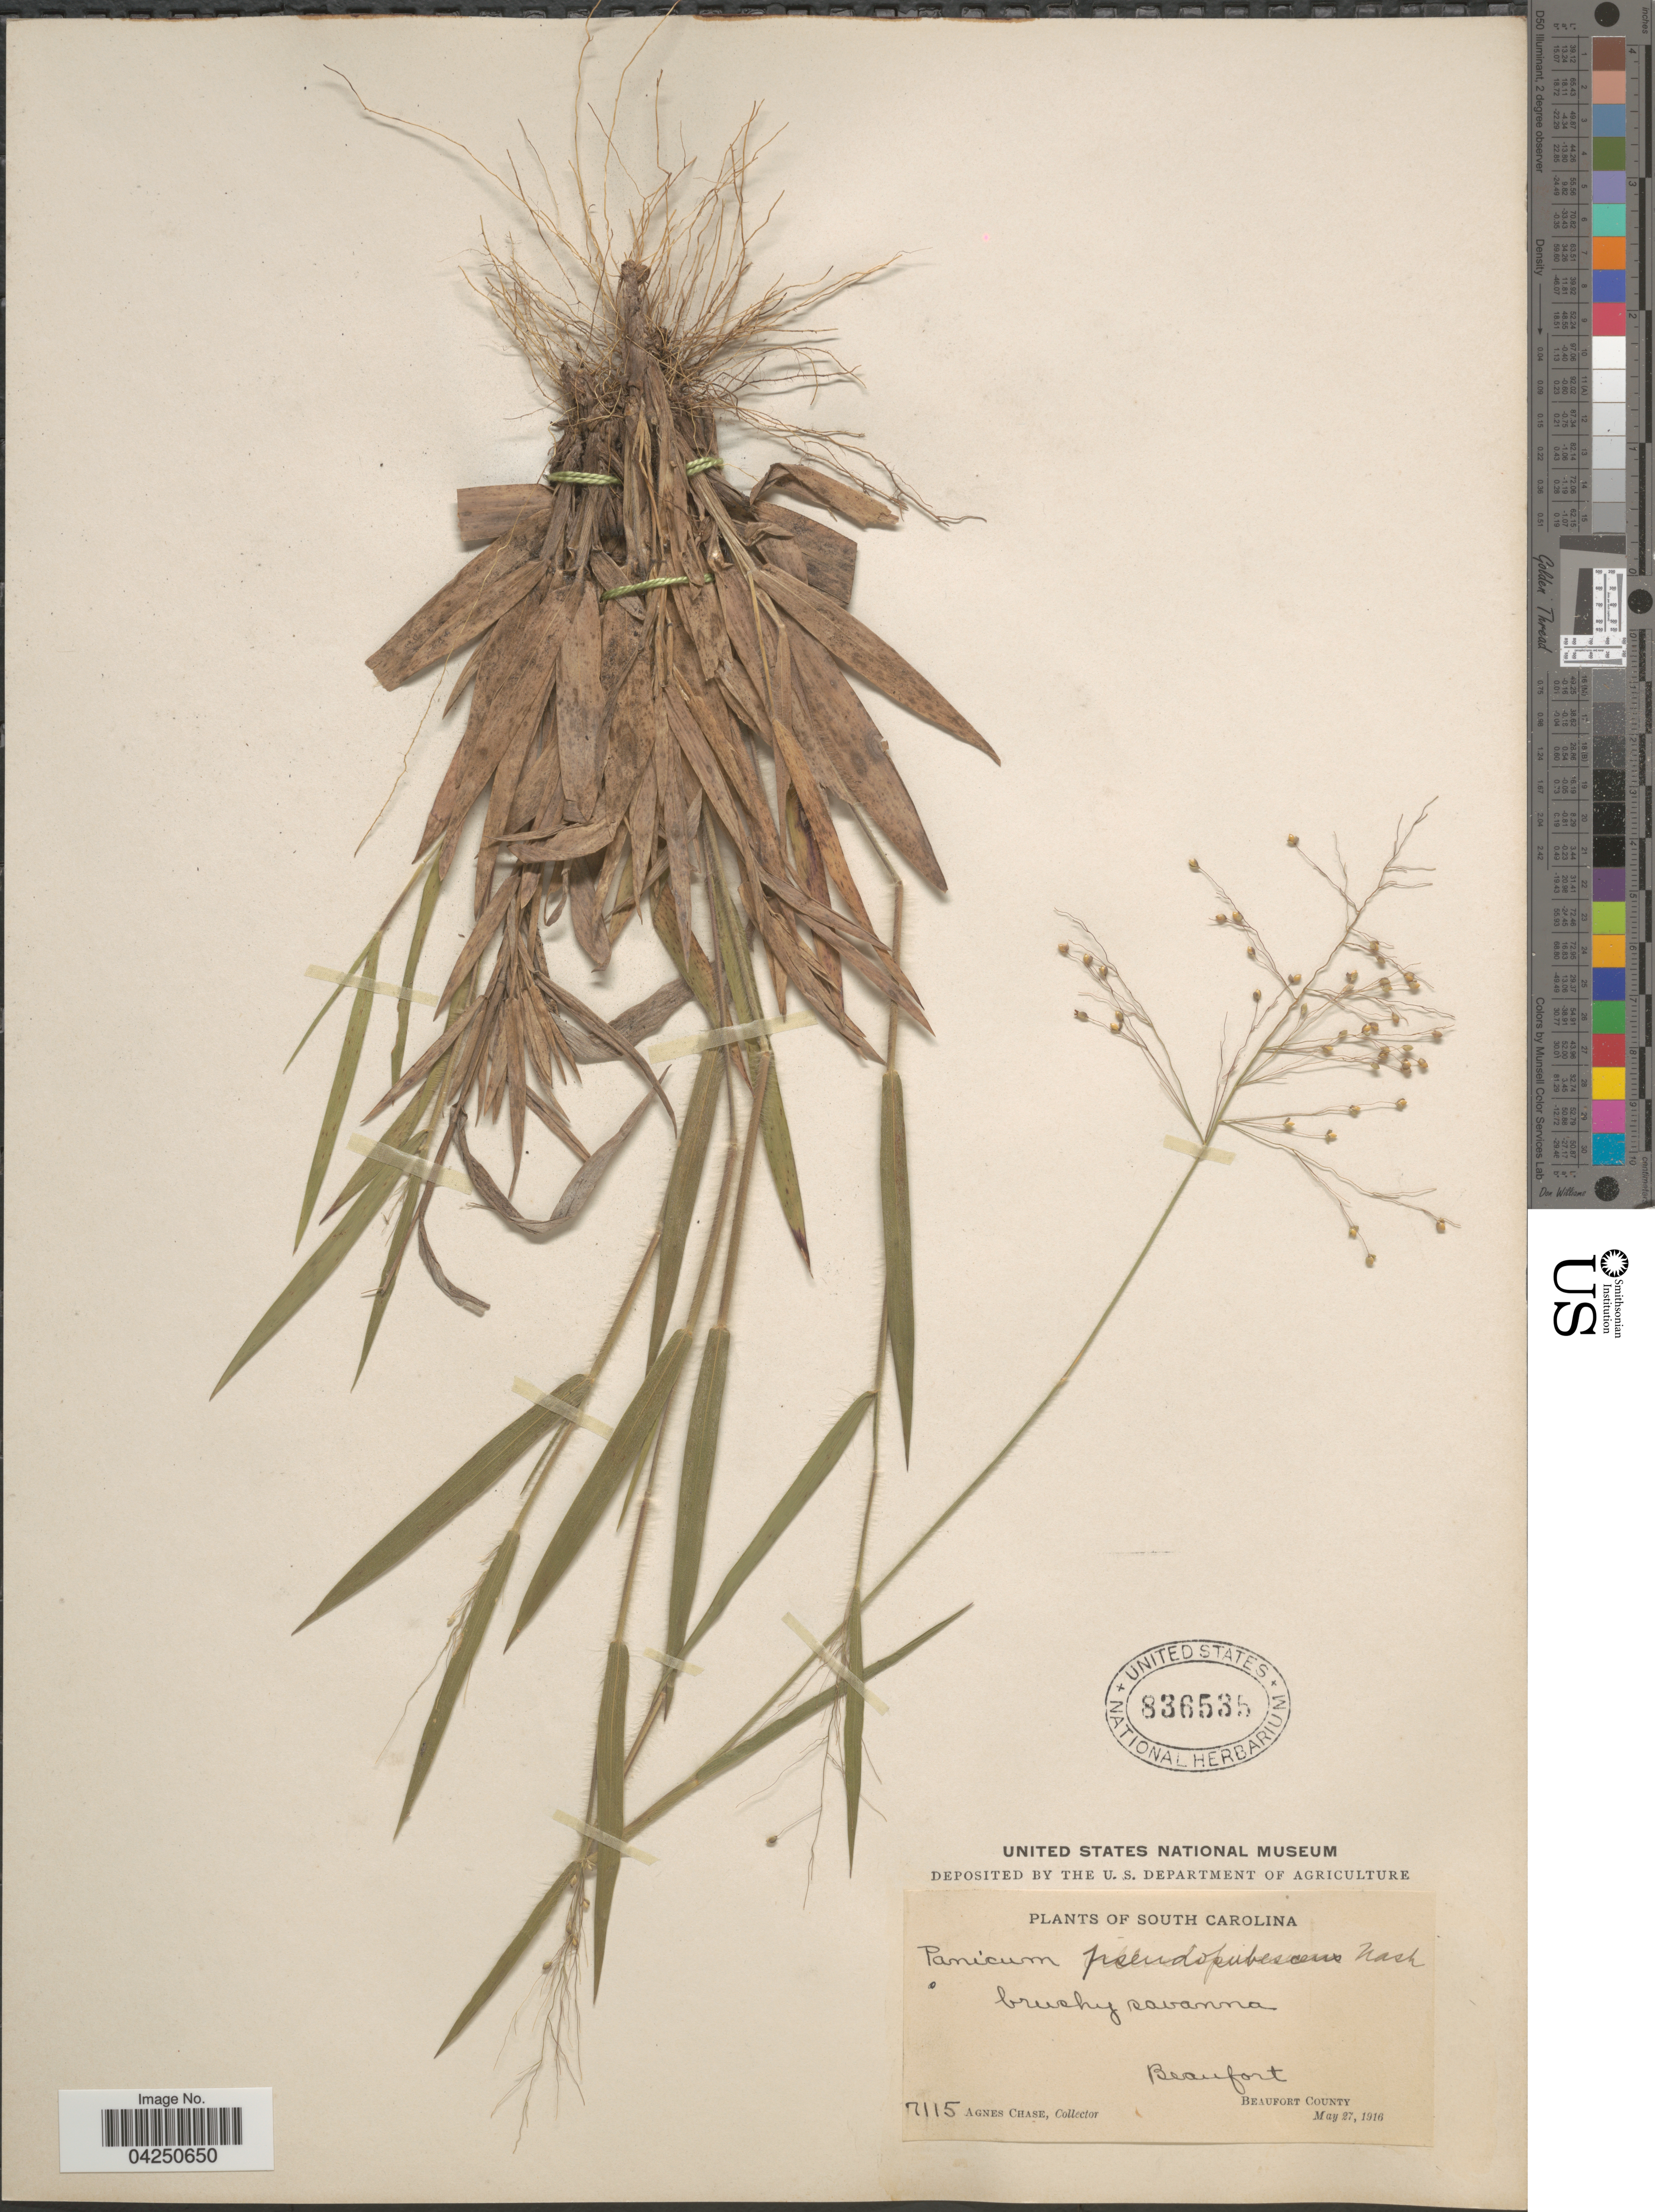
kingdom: Plantae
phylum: Tracheophyta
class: Liliopsida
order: Poales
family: Poaceae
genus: Dichanthelium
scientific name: Dichanthelium acuminatum var. acuminatum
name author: (Sw.) Gould & C.A. Clark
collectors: A. Chase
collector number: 7115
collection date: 1916-05-27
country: United States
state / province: South Carolina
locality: Brushy savanna. Beaufort. Beaufort County.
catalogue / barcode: US 836535